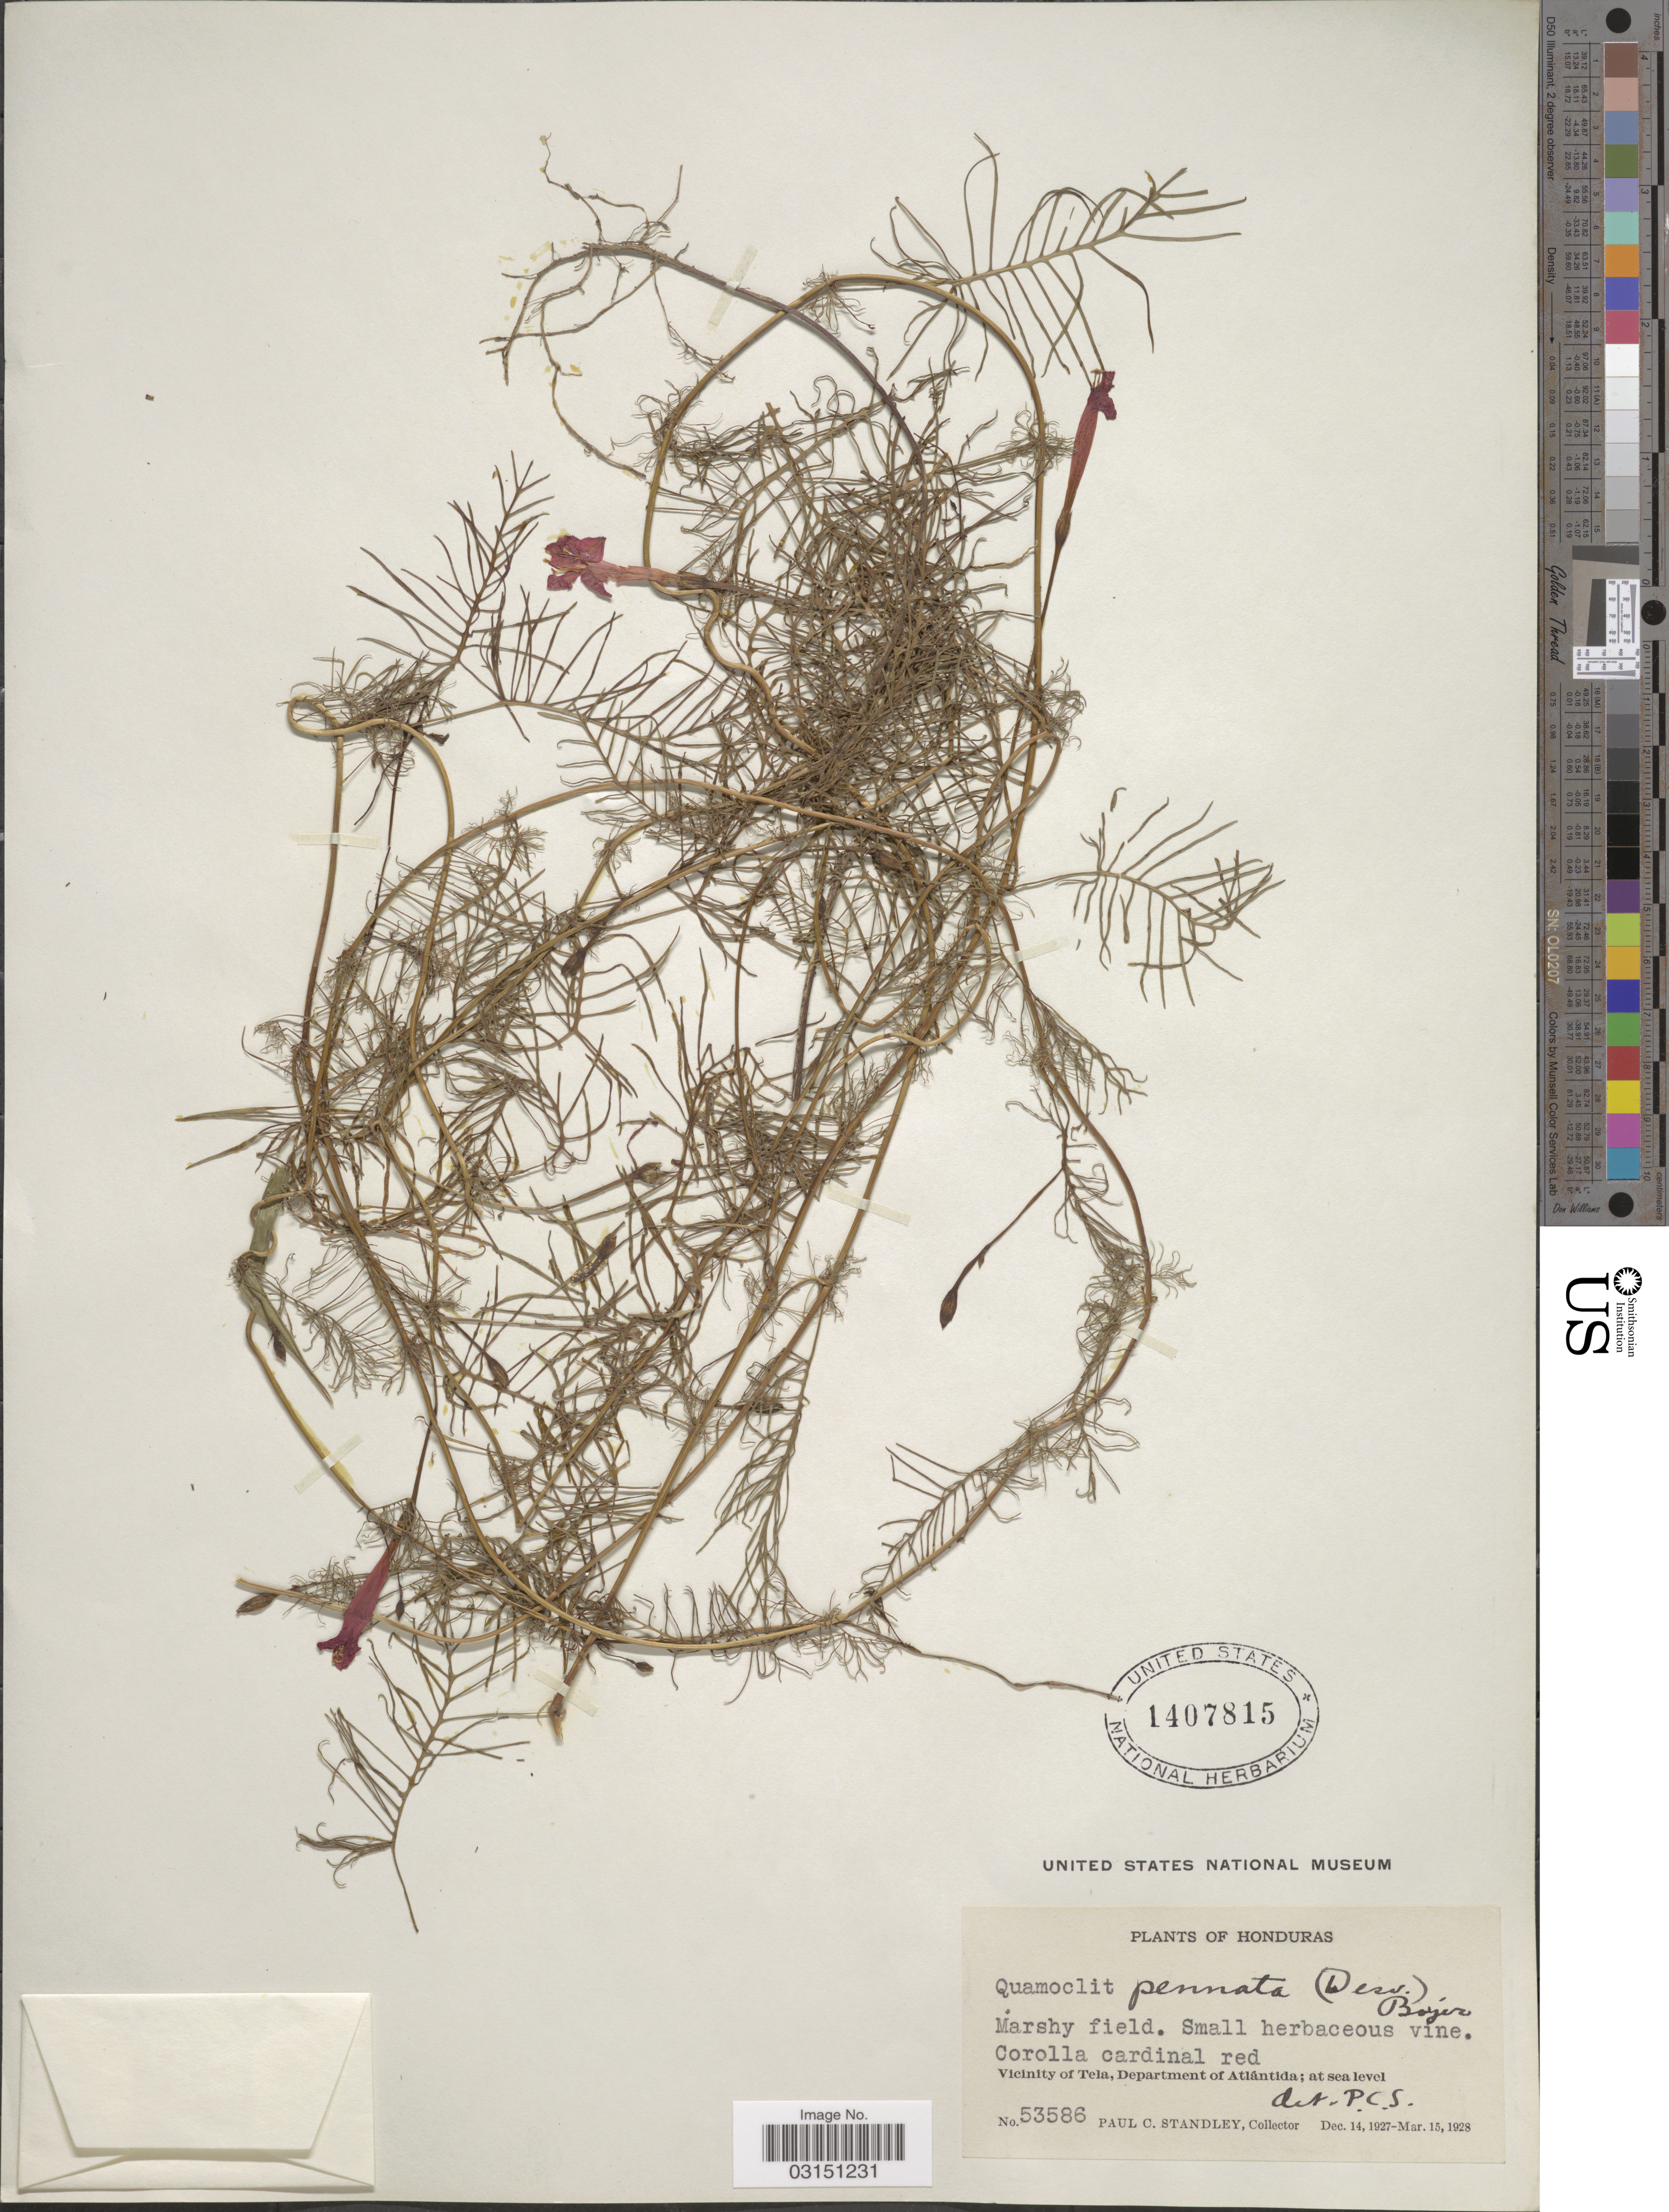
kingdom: Plantae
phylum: Tracheophyta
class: Magnoliopsida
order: Solanales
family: Convolvulaceae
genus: Ipomoea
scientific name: Ipomoea quamoclit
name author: L.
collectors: P. C. Standley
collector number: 53586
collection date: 1927-12-14/1928-03-15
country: Honduras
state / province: Atlántida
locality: Vicinity of Tela, Department of Atlántida.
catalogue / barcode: US 1407815